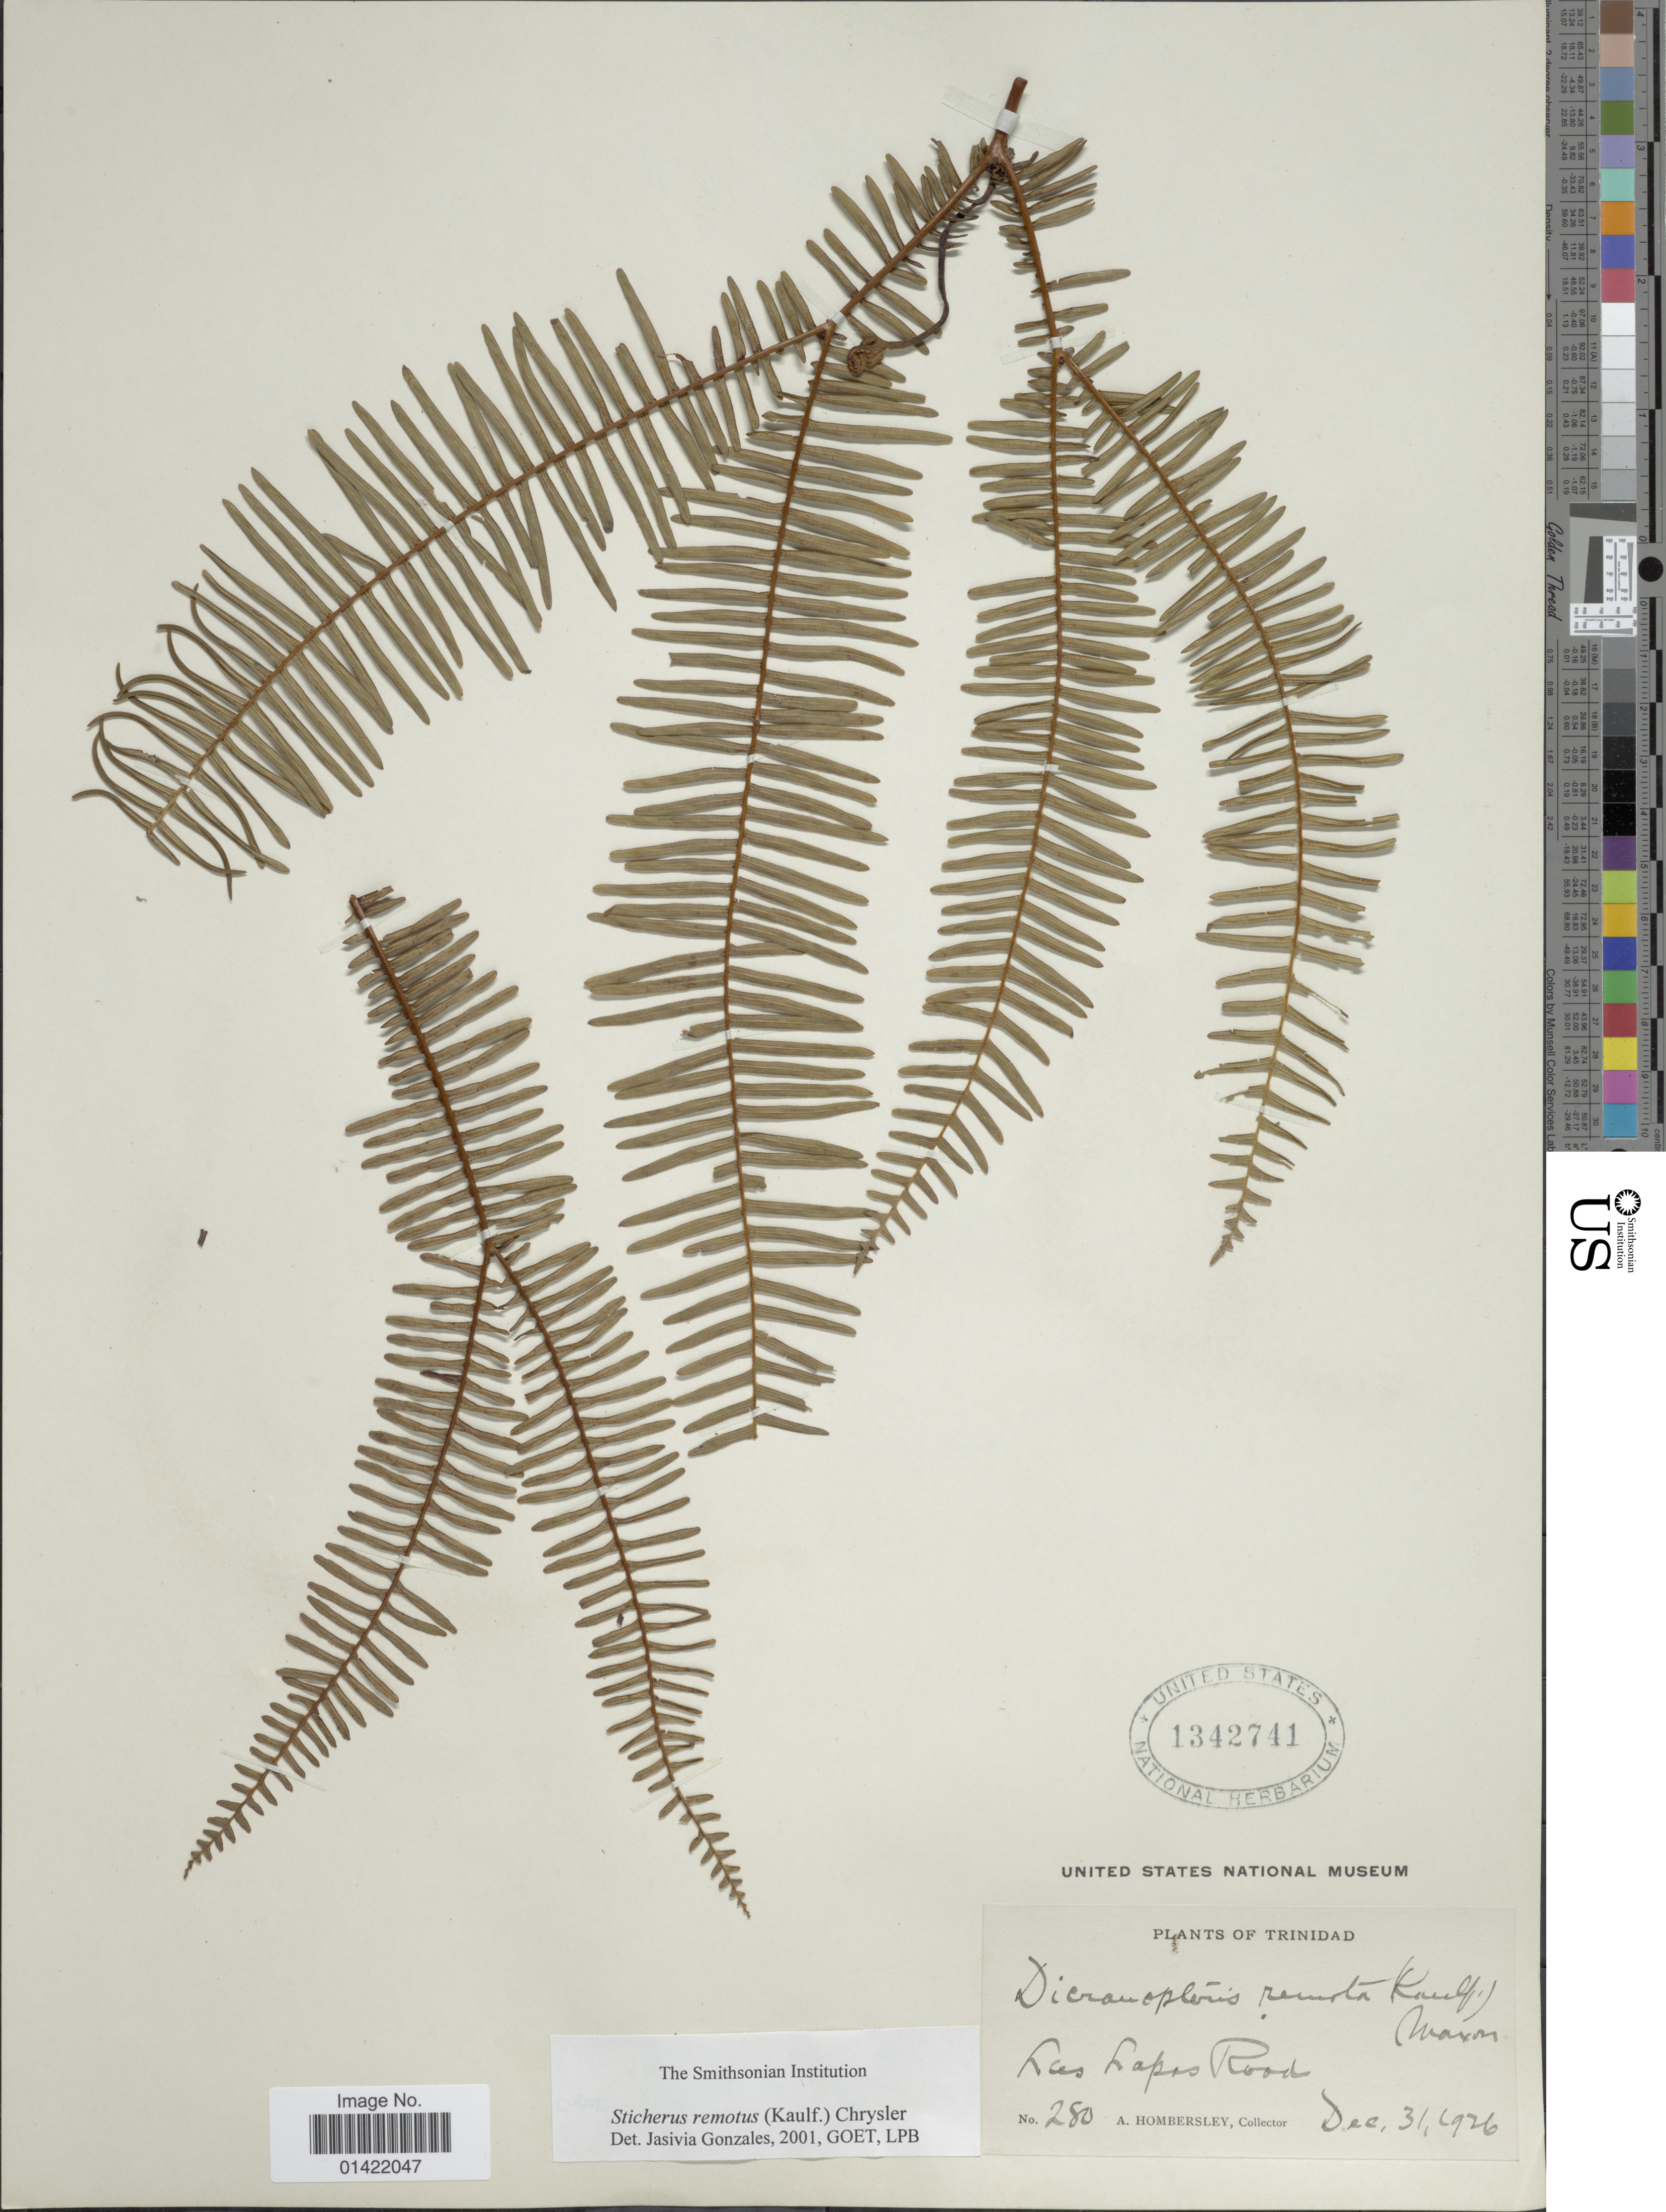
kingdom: Plantae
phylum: Tracheophyta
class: Polypodiopsida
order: Gleicheniales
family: Gleicheniaceae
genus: Sticherus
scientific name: Sticherus remotus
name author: (Kaulf.) Chrysler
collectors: A. Hombersley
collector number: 280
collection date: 1926-12-31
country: Trinidad and Tobago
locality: Trinidad. Las Lapos Road.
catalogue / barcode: US 1342741